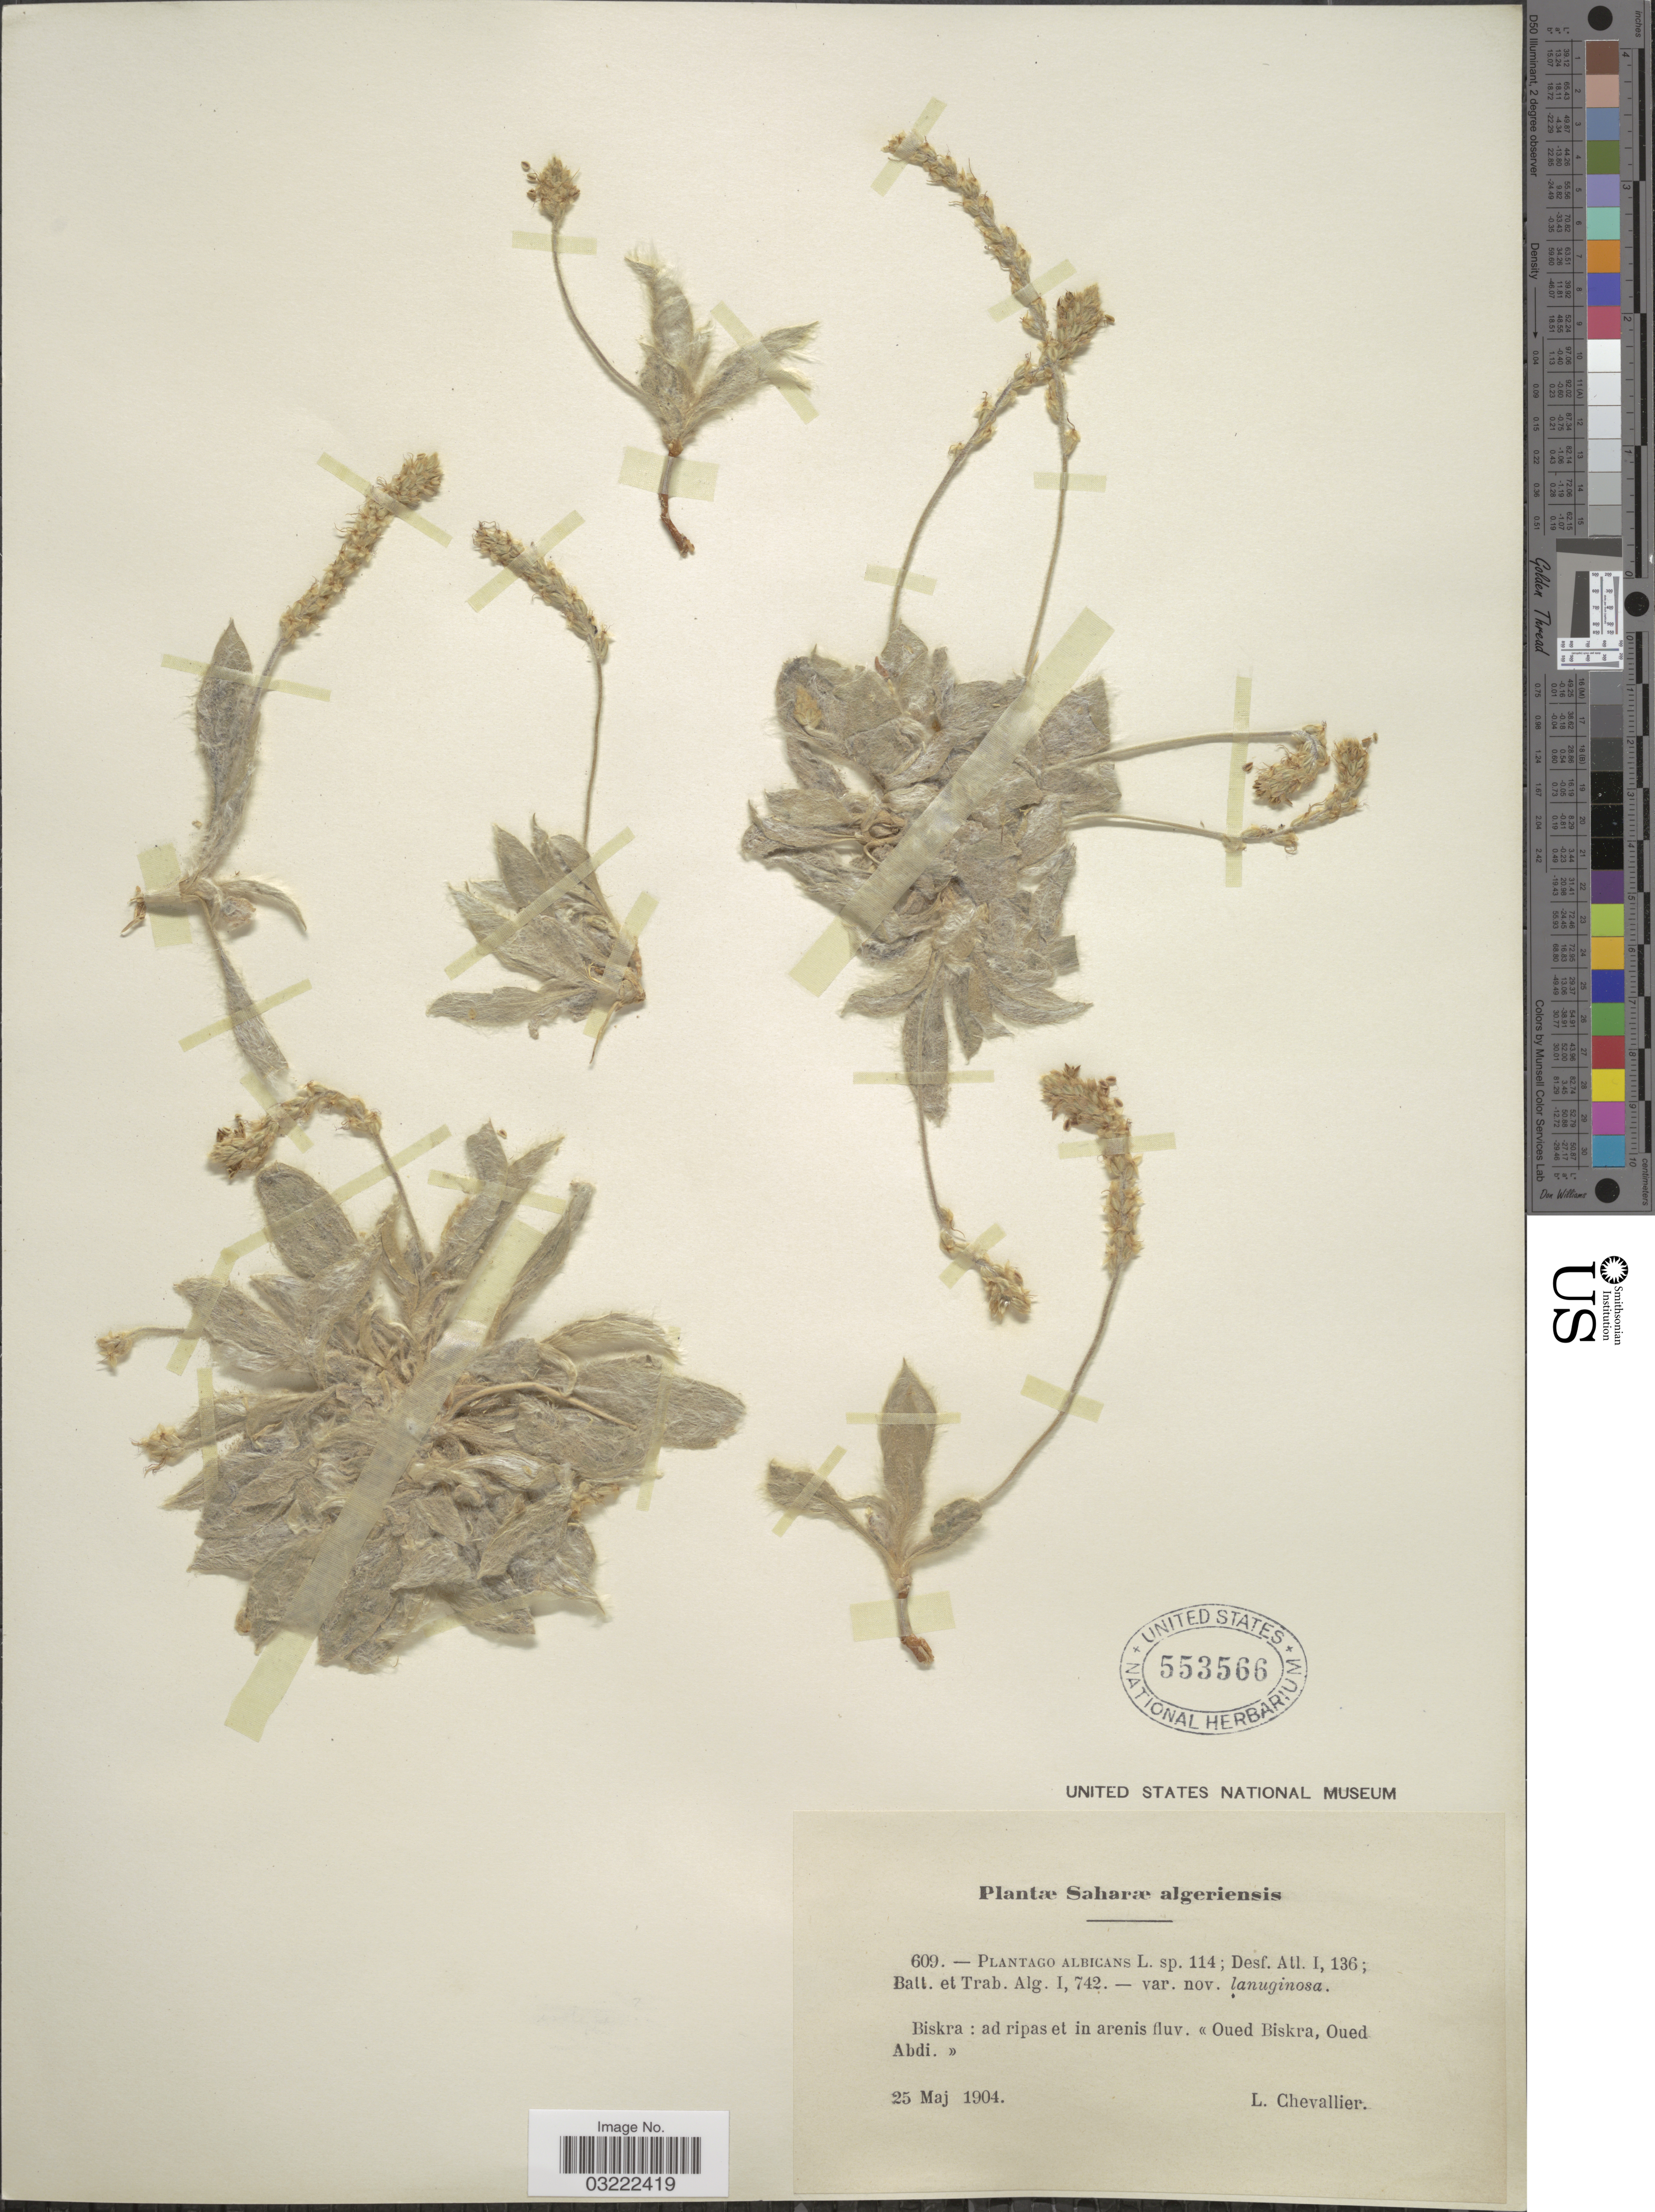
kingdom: Plantae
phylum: Tracheophyta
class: Magnoliopsida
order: Lamiales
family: Plantaginaceae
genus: Plantago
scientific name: Plantago albicans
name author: L.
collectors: L. Chevallier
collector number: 609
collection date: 1904-05-25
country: Algeria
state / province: Biskra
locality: Saharæ algeriensis, Biskra: ad ripas et in arenis fluv. <<Oued Biskra, Oued Abdi.>>.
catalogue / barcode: US 553566